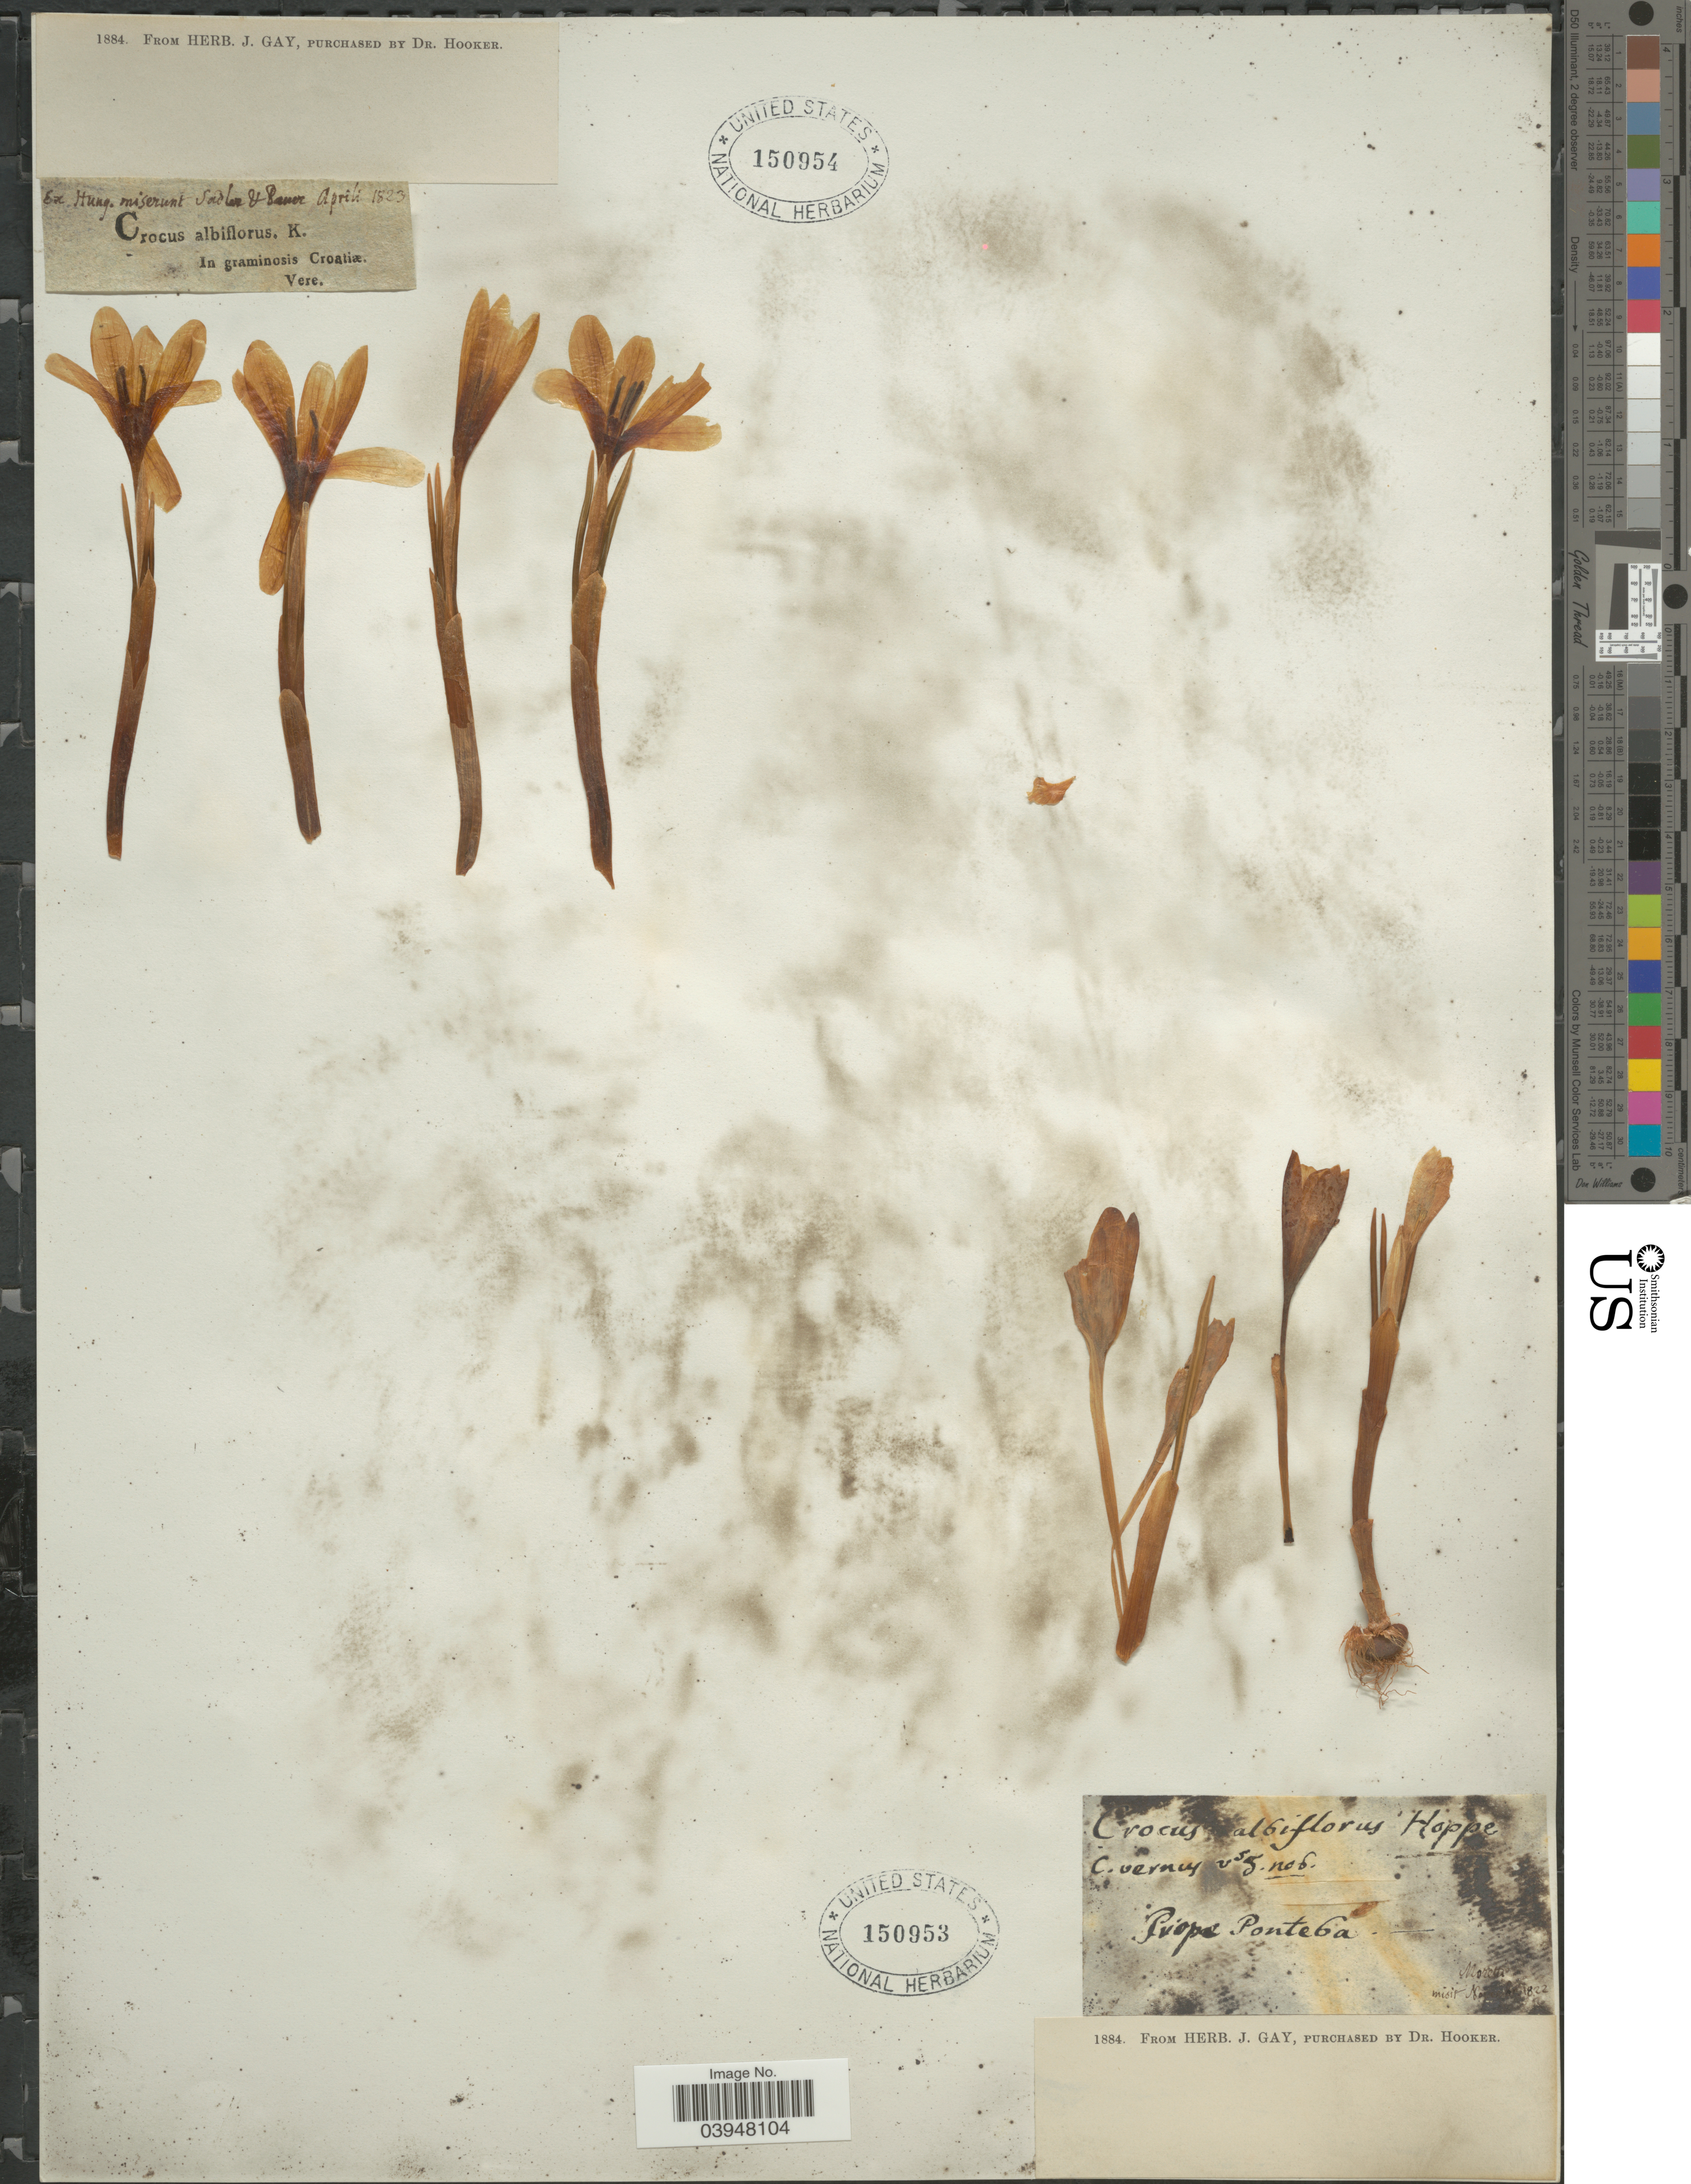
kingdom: Plantae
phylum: Tracheophyta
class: Liliopsida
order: Asparagales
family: Iridaceae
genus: Crocus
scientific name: Crocus albiflorus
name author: Kit. ex Schult.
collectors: -. Sadler & -. Bauer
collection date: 1823-04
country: Croatia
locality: In graminosis Croatiae. Vere.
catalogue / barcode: US 150954-2